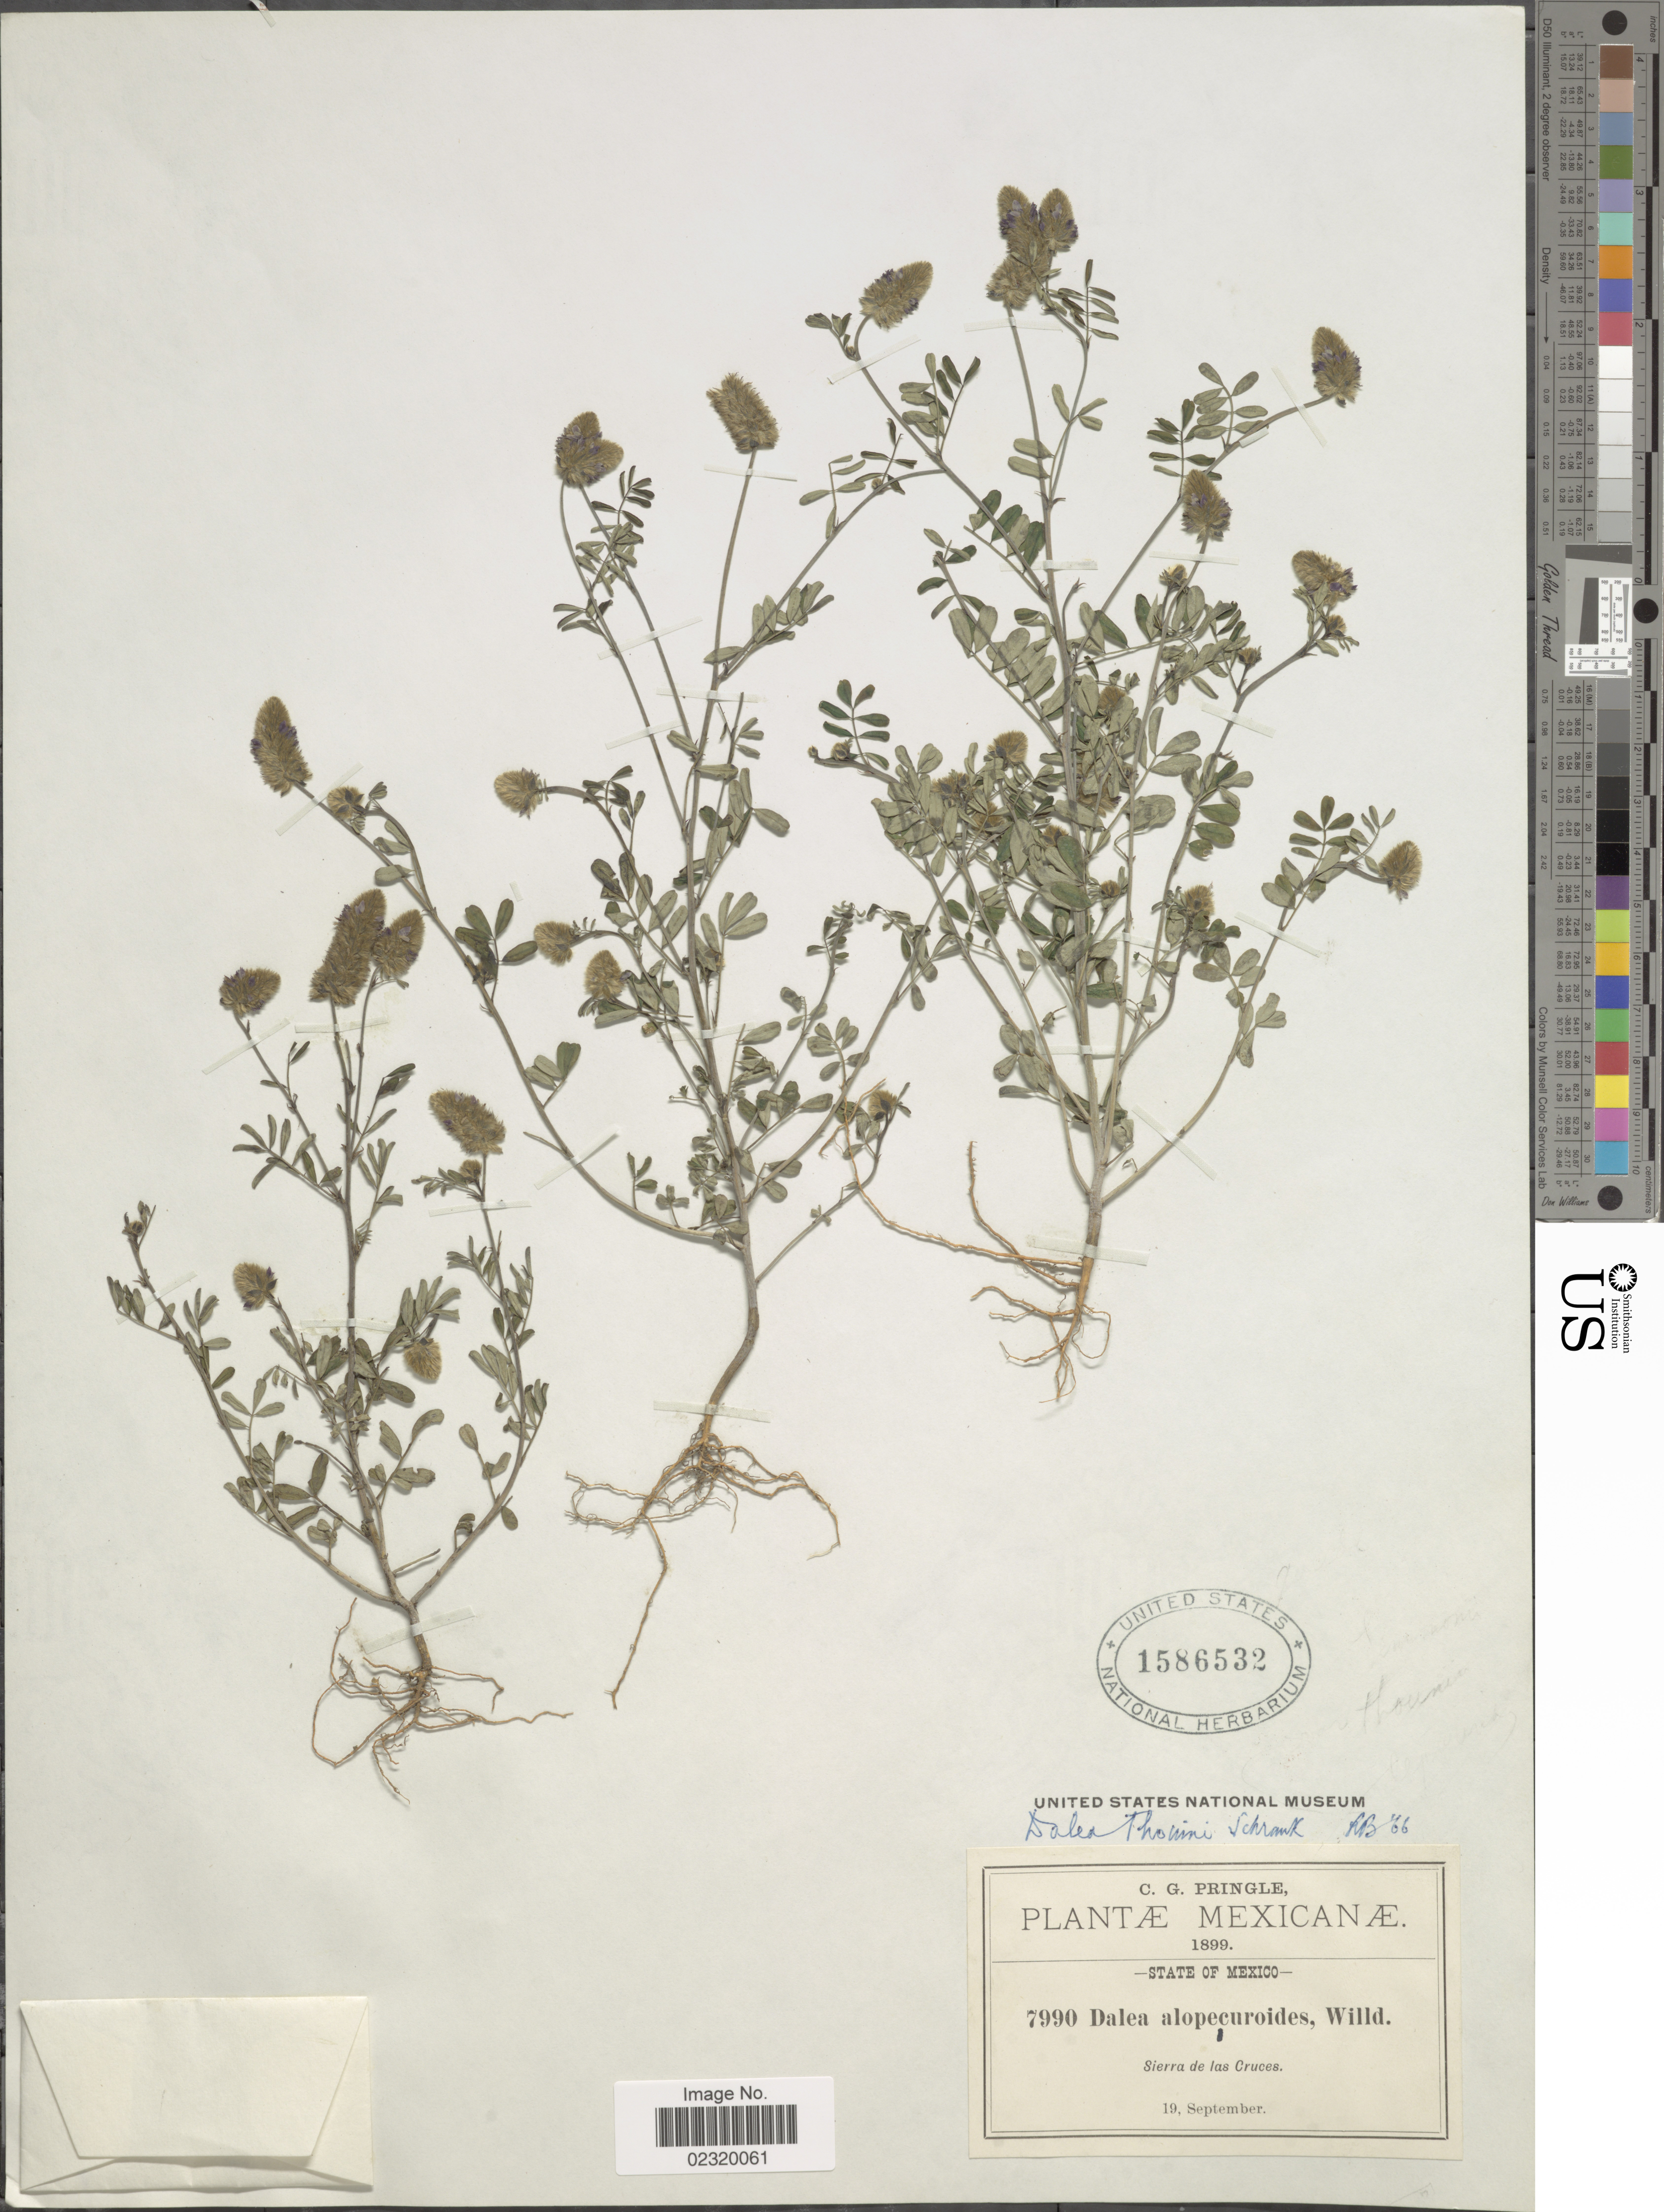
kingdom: Plantae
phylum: Tracheophyta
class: Magnoliopsida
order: Fabales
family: Fabaceae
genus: Dalea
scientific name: Dalea thouinii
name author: Schrank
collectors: C. G. Pringle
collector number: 7990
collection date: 1899-09-19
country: Mexico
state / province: México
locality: Sierra de las Cruces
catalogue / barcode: US 1586532